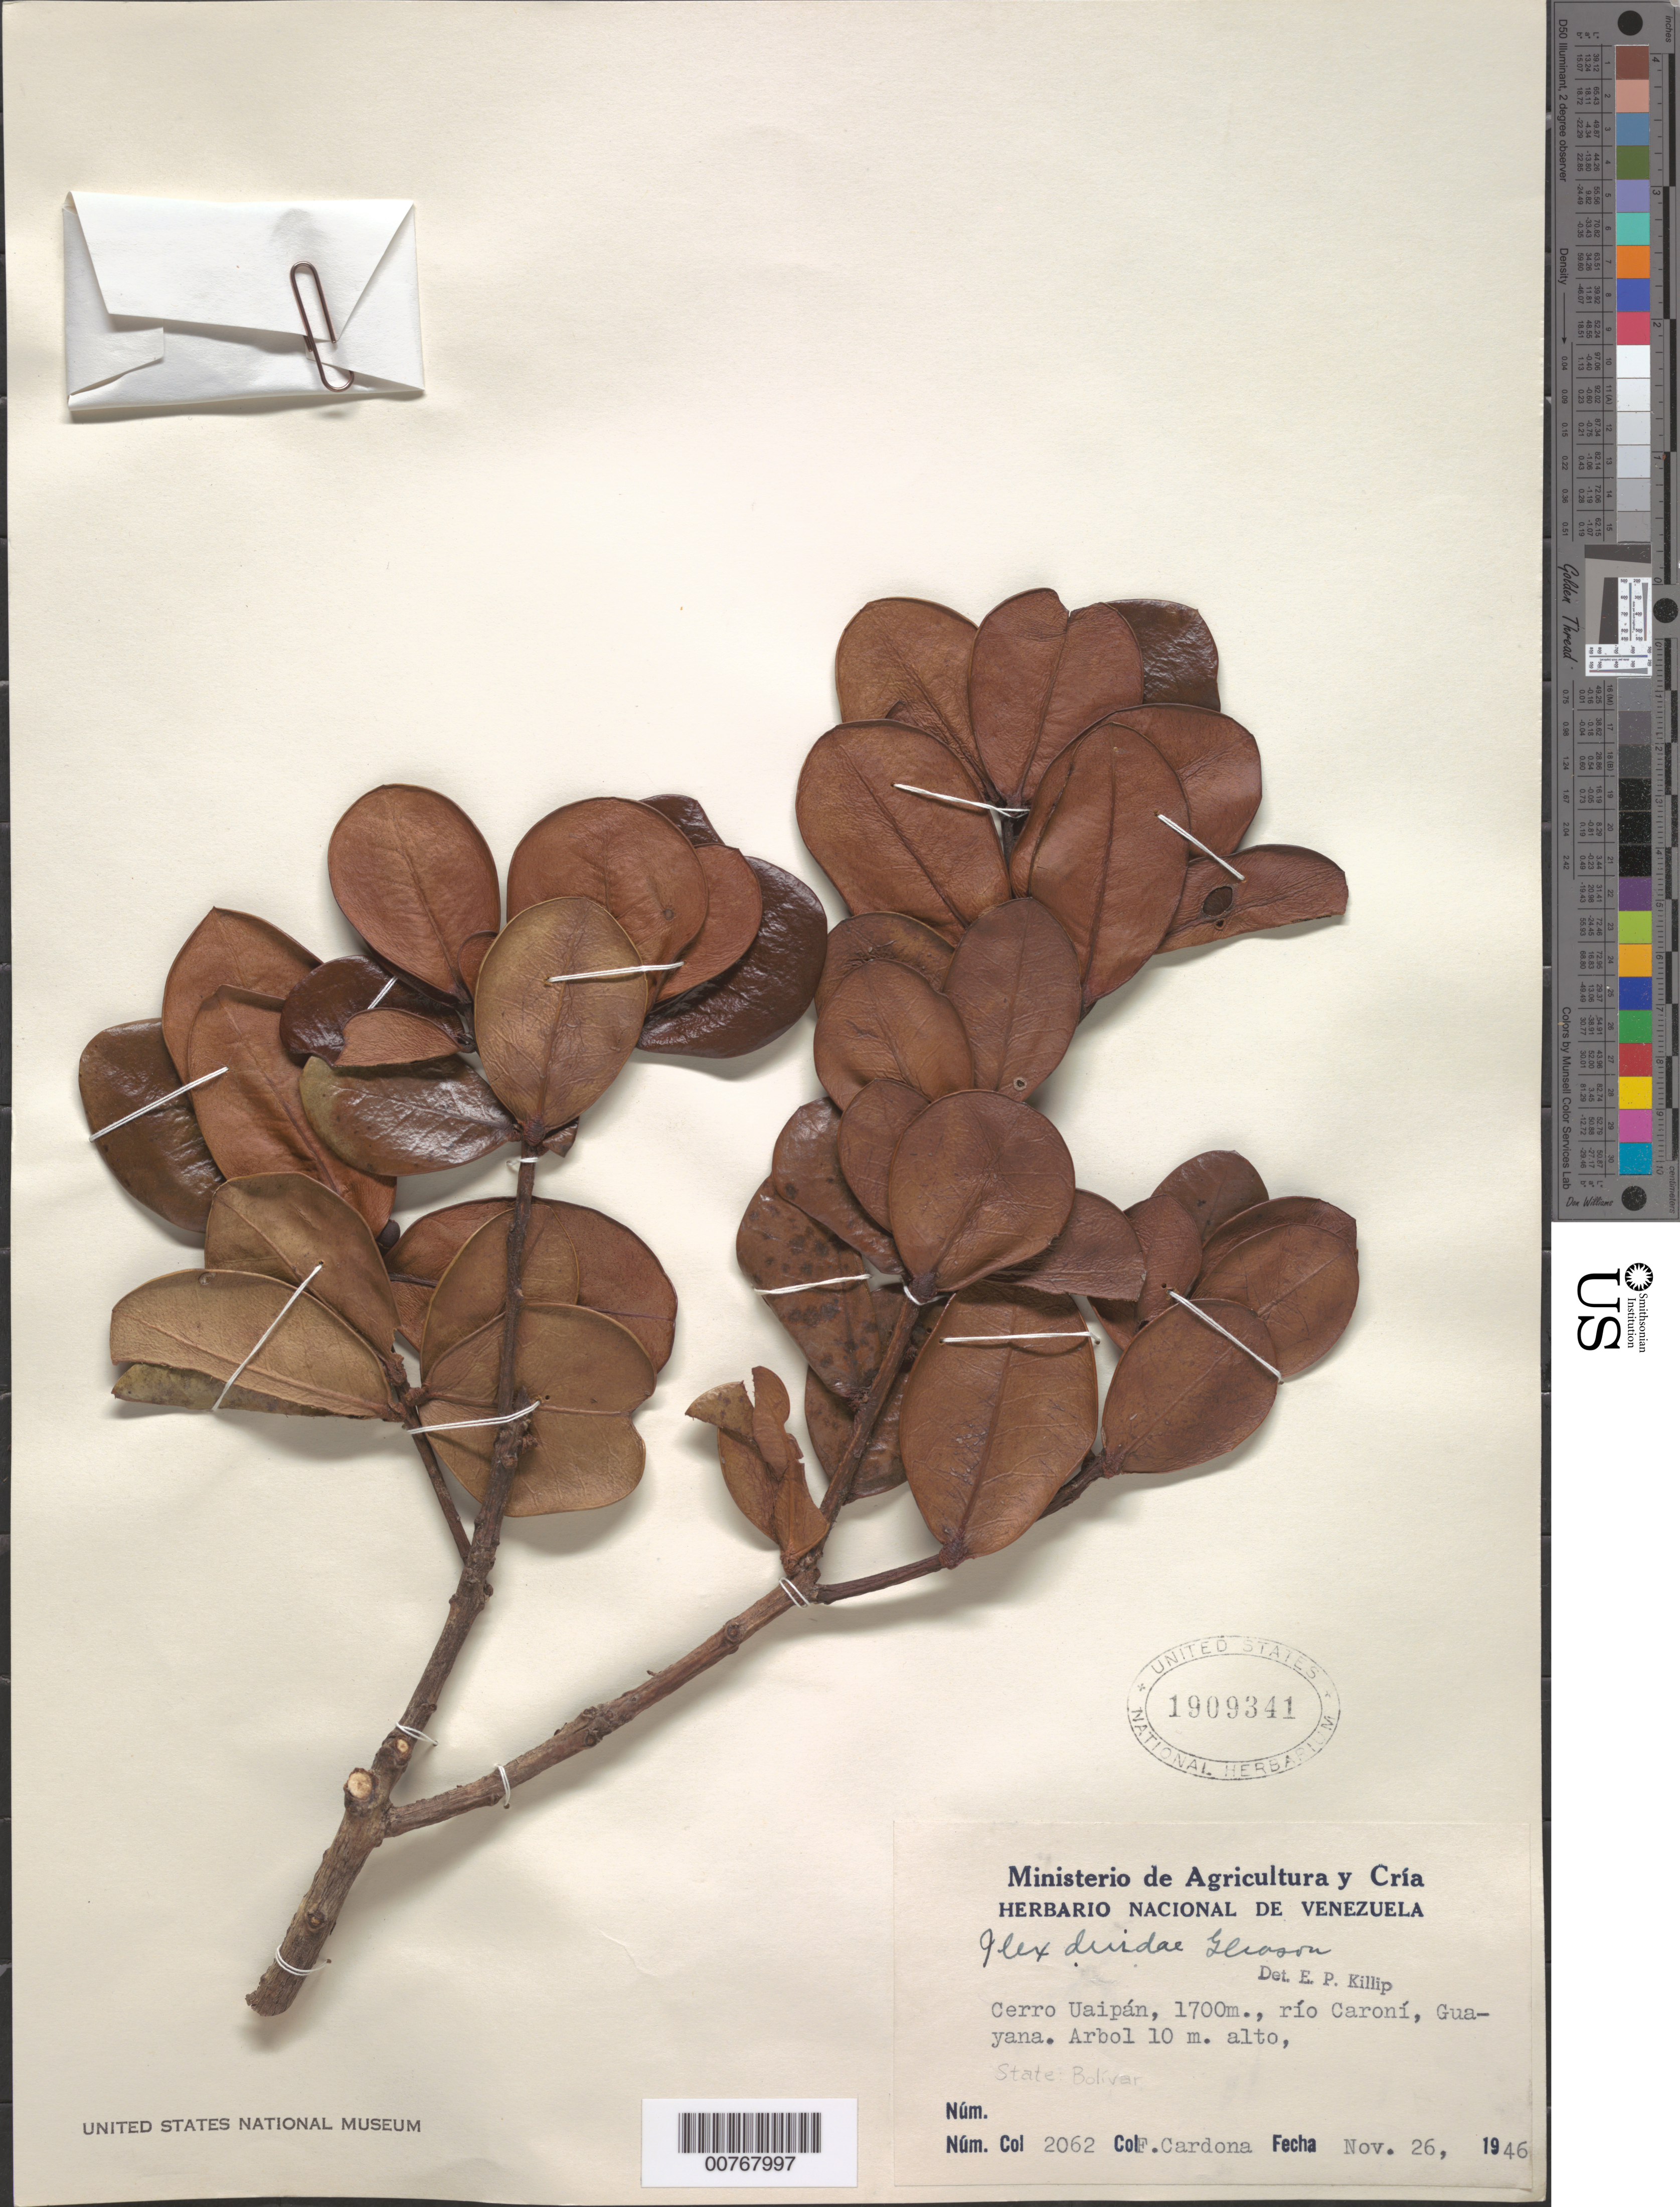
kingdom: Plantae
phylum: Tracheophyta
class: Magnoliopsida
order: Aquifoliales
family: Aquifoliaceae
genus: Ilex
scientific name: Ilex duidae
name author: Gleason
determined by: Killip, Ellsworth P.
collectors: F. Cardona Puig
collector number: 2062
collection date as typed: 26-Nov-46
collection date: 1946-11-26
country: Venezuela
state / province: Bolívar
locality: Cerro Uaipán, Río Caroní; Guayana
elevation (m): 1700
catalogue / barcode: US 1909341